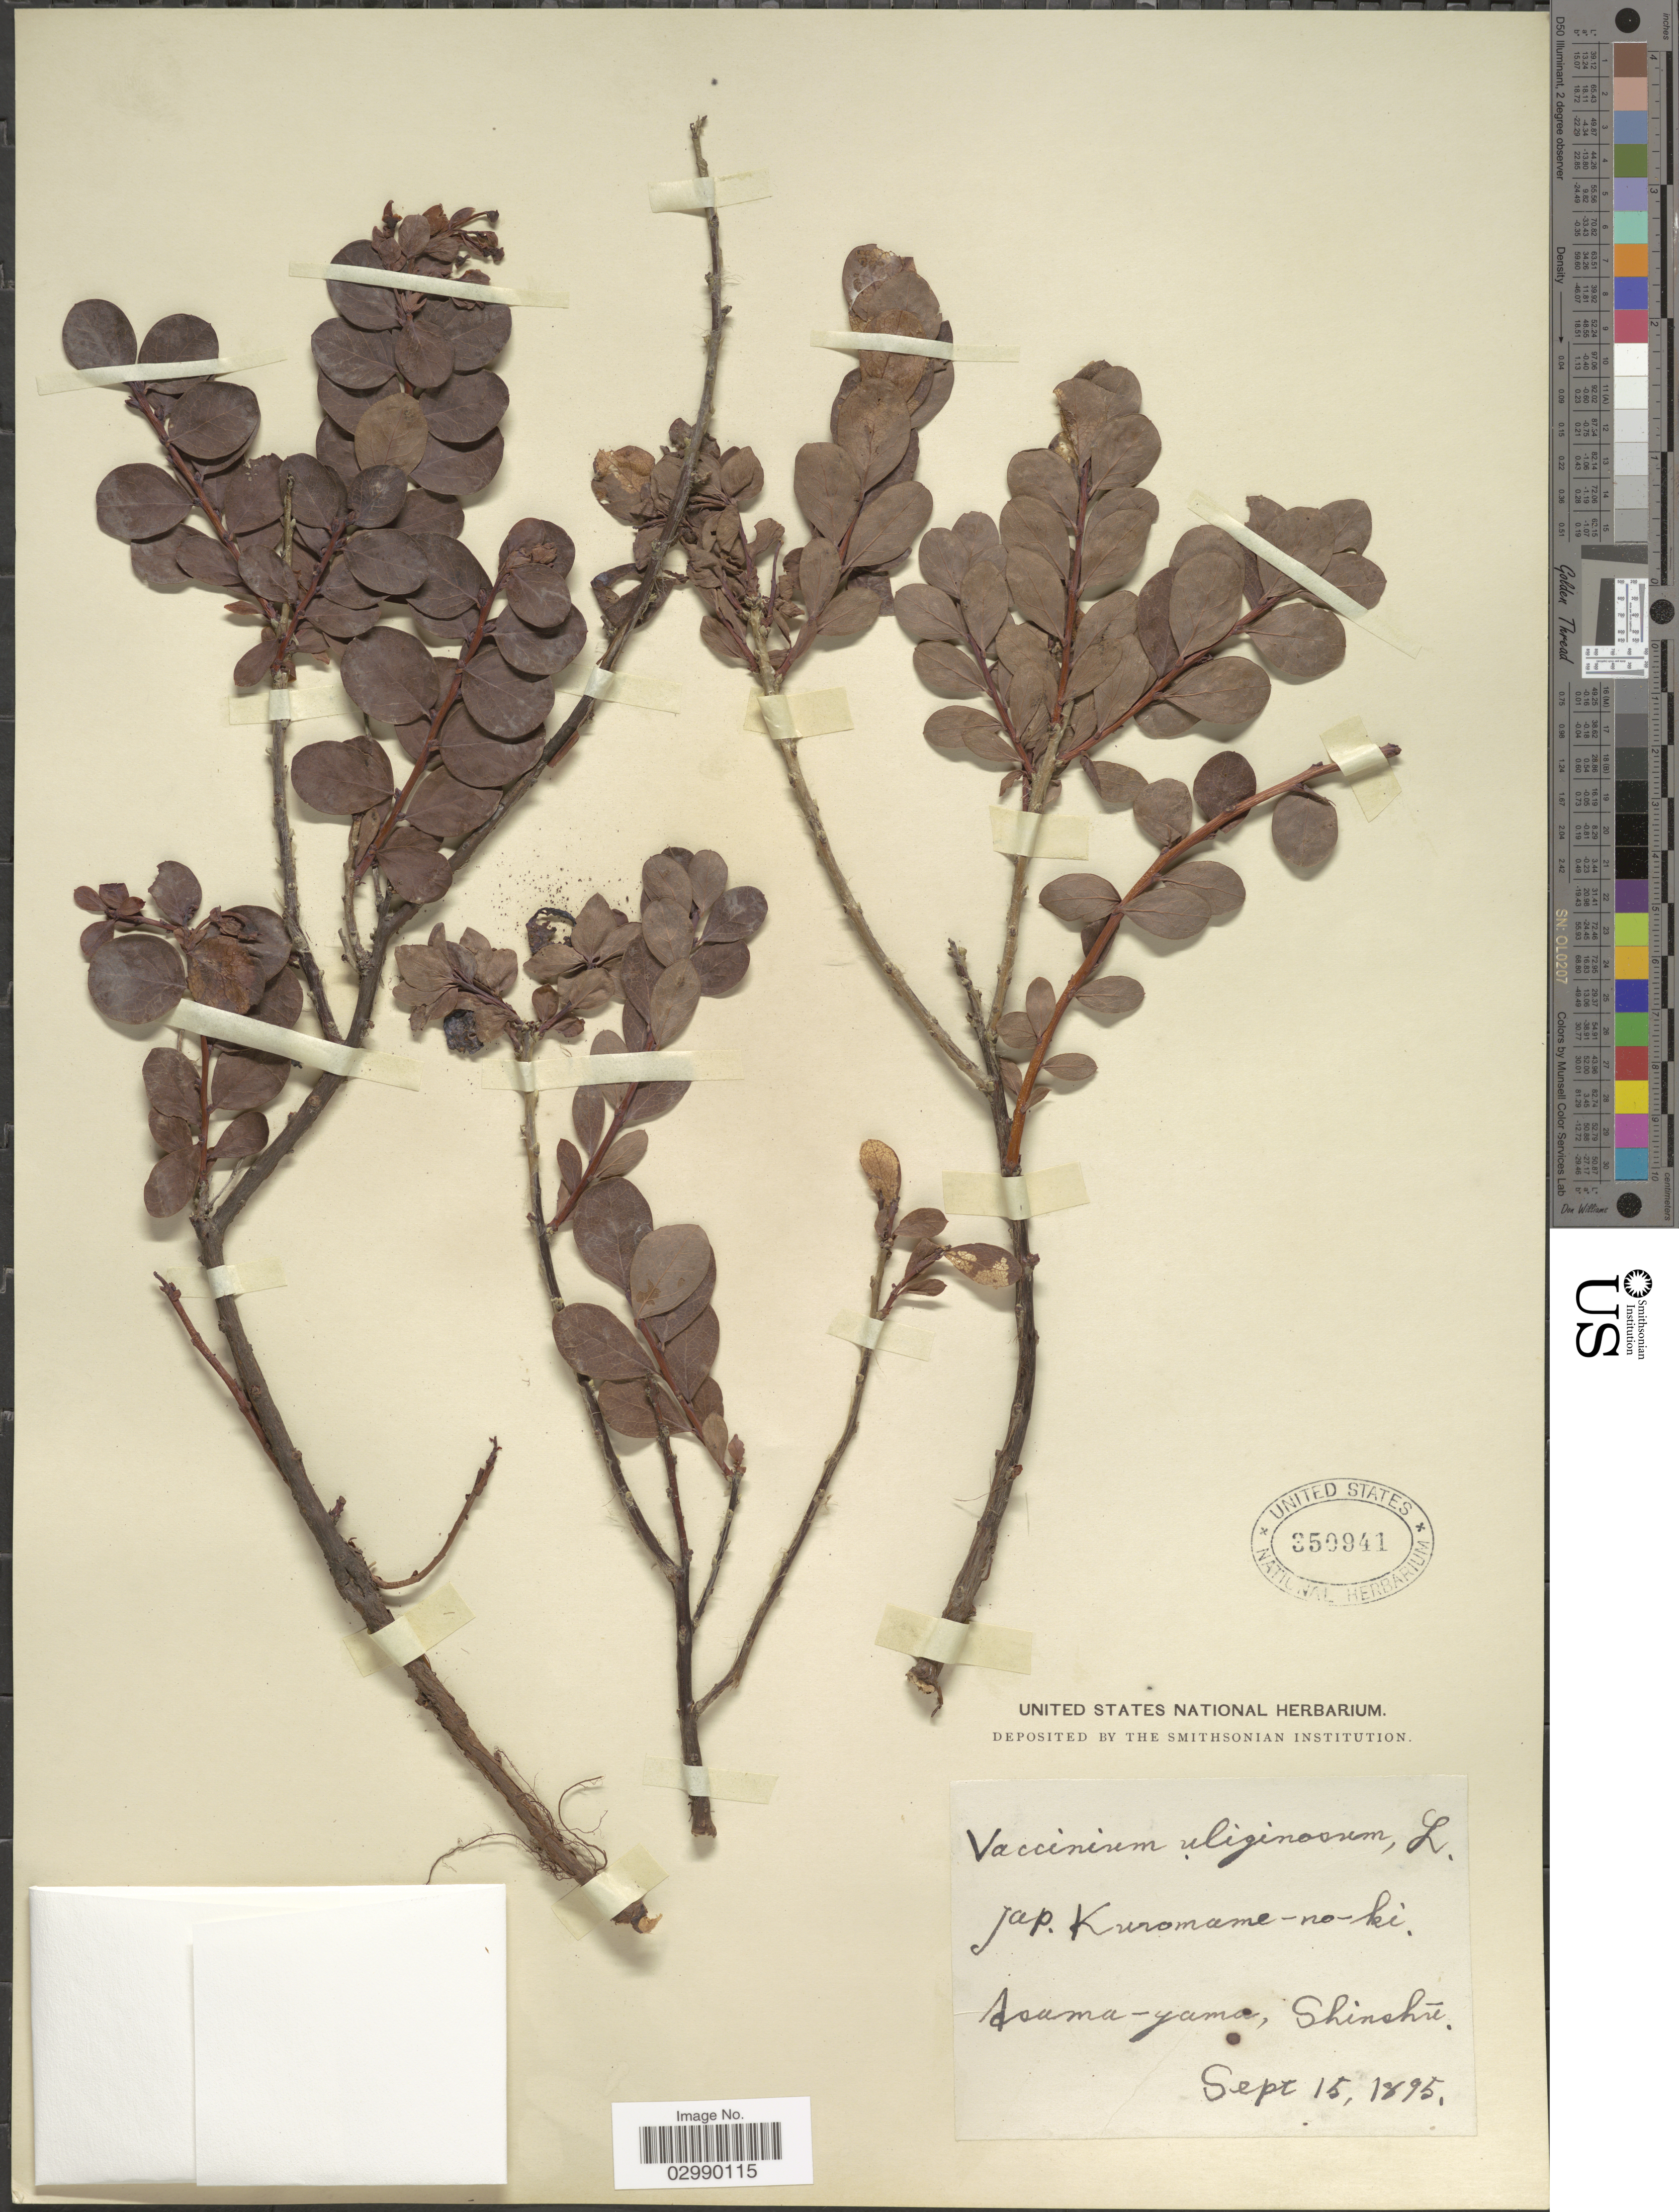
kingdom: Plantae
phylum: Tracheophyta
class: Magnoliopsida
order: Ericales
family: Ericaceae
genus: Vaccinium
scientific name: Vaccinium uliginosum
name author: L.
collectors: ex herb. United States National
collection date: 1895-09-15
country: Japan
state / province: Nagano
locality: Asama-yama, Shinshu.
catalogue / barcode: US 350941